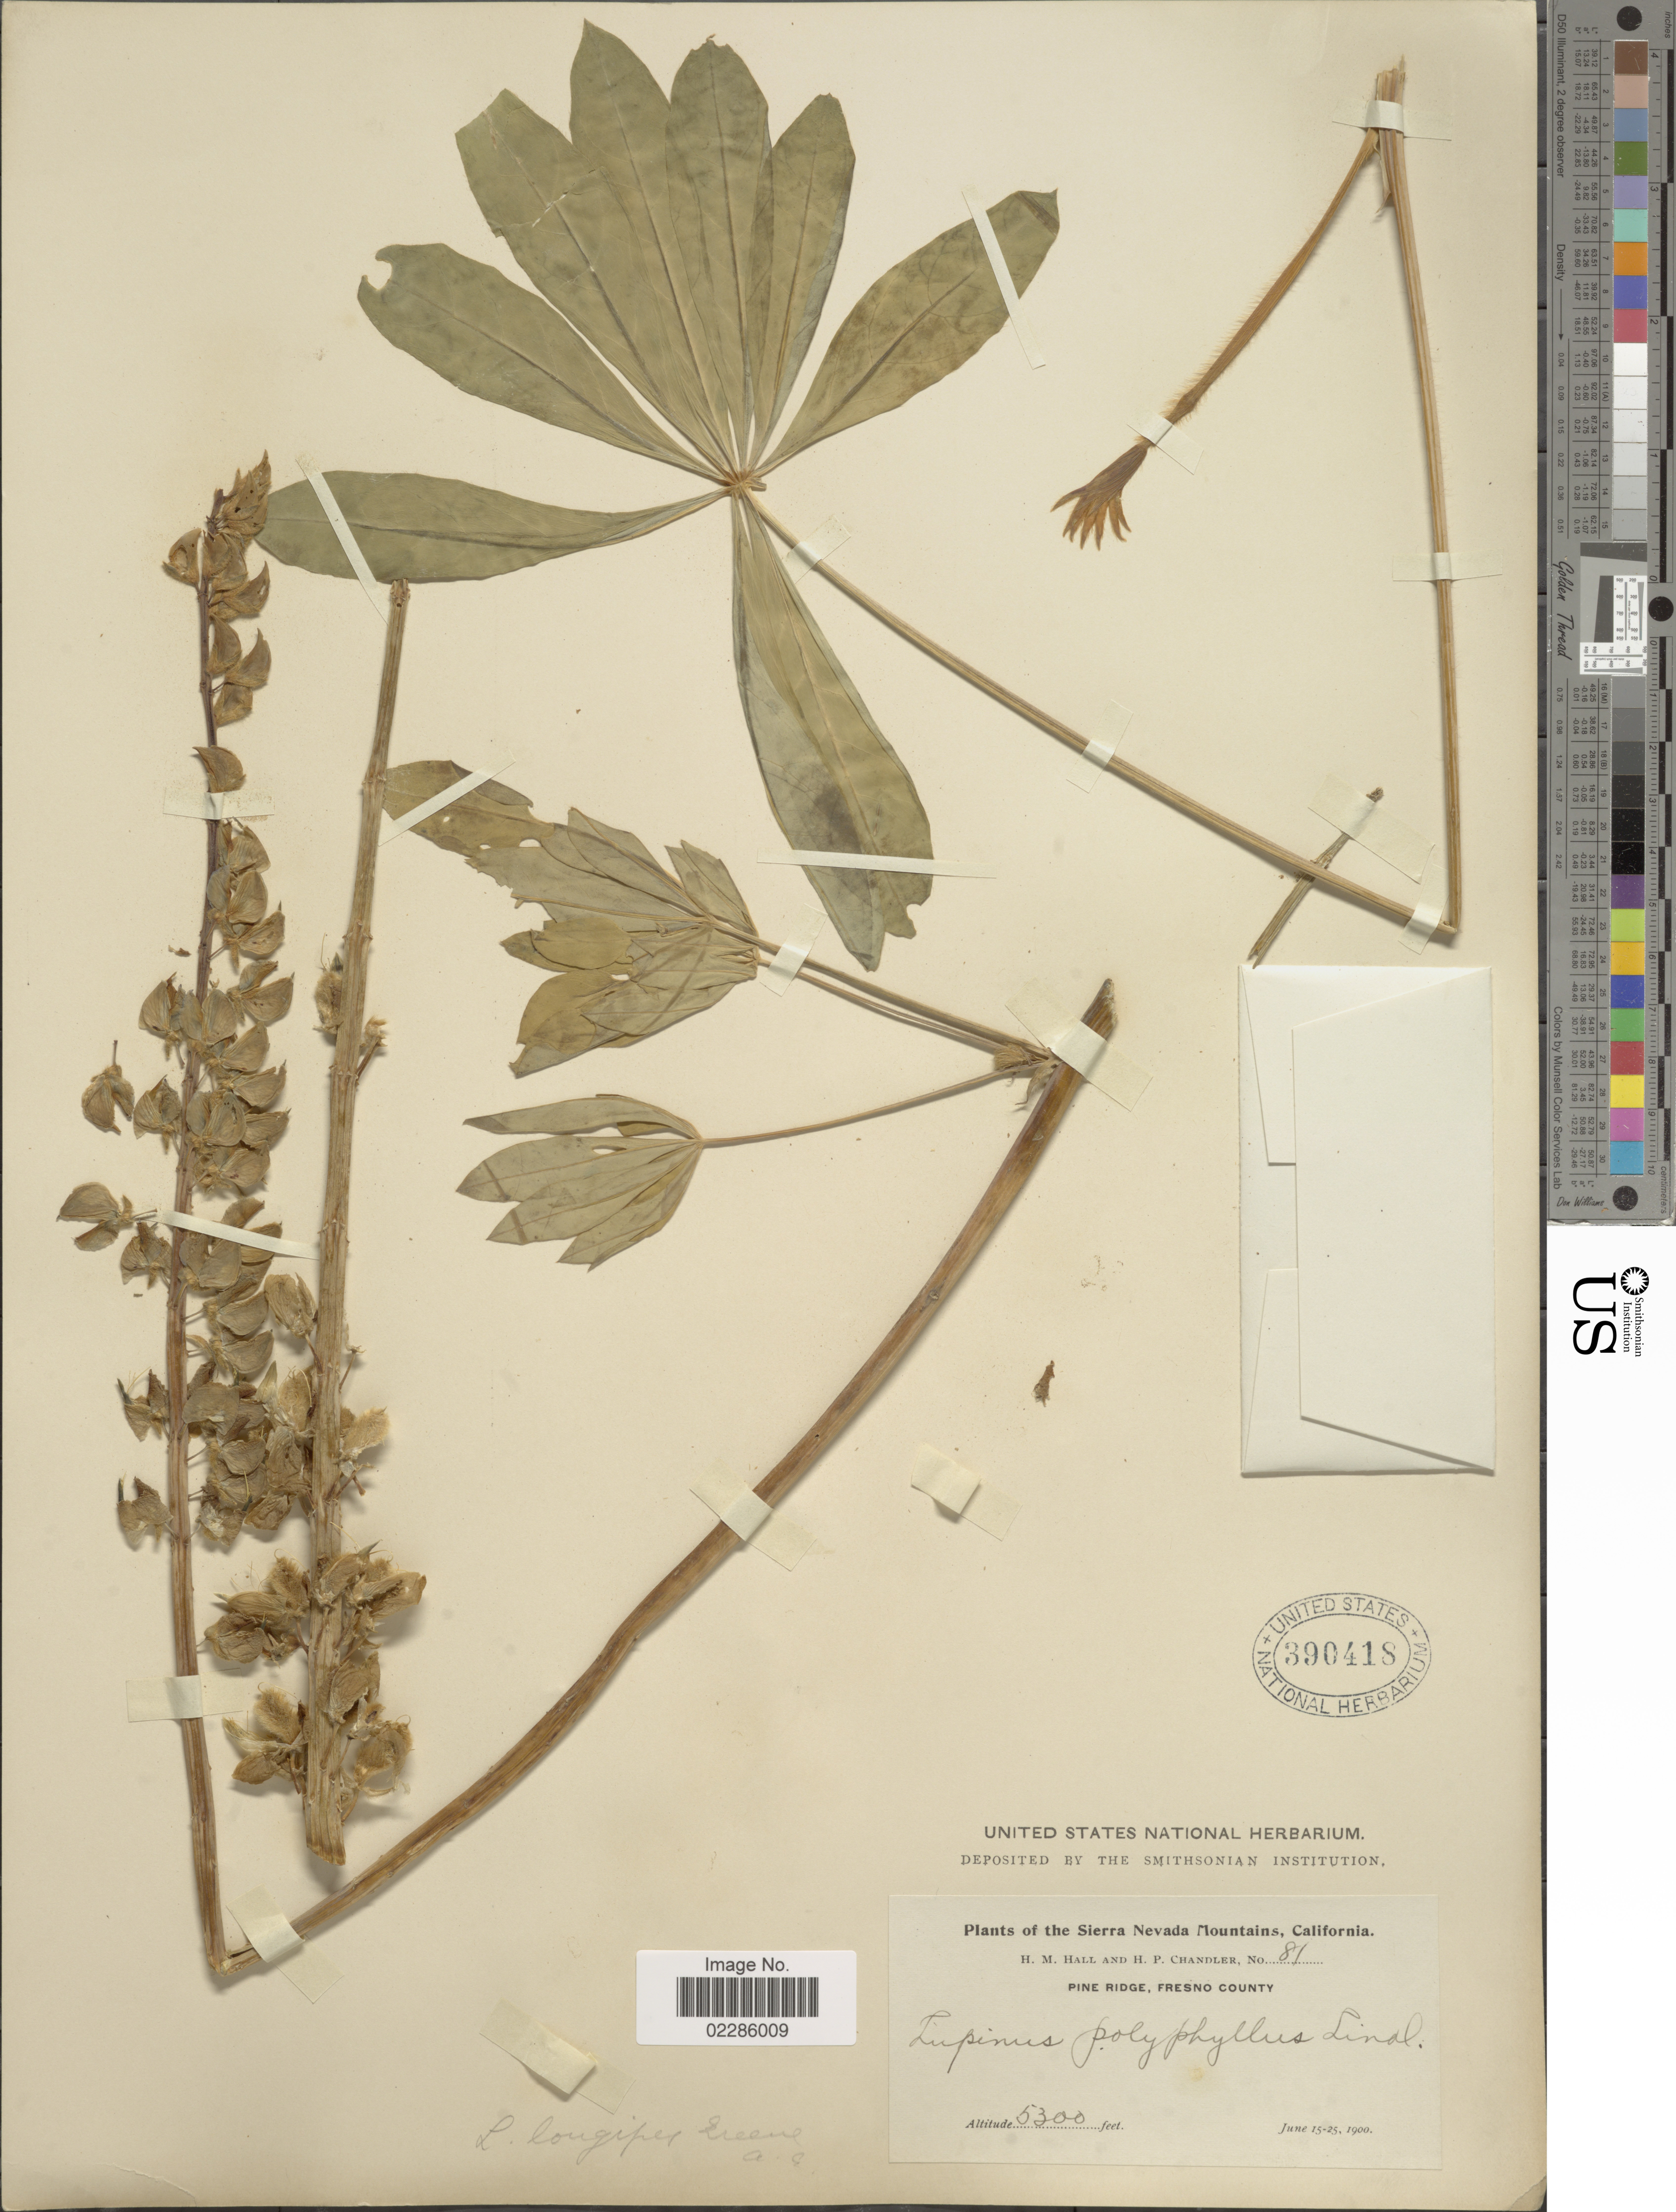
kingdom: Plantae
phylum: Tracheophyta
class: Magnoliopsida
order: Fabales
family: Fabaceae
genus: Lupinus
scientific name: Lupinus longipes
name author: Greene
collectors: H. M. Hall & H. Chandler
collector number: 81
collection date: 1900-06-15/1900-06-25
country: United States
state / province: California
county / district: Fresno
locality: The Sierra Nevada Mountains, Pine Ridge, Fresno County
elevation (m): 1615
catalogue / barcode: US 390418